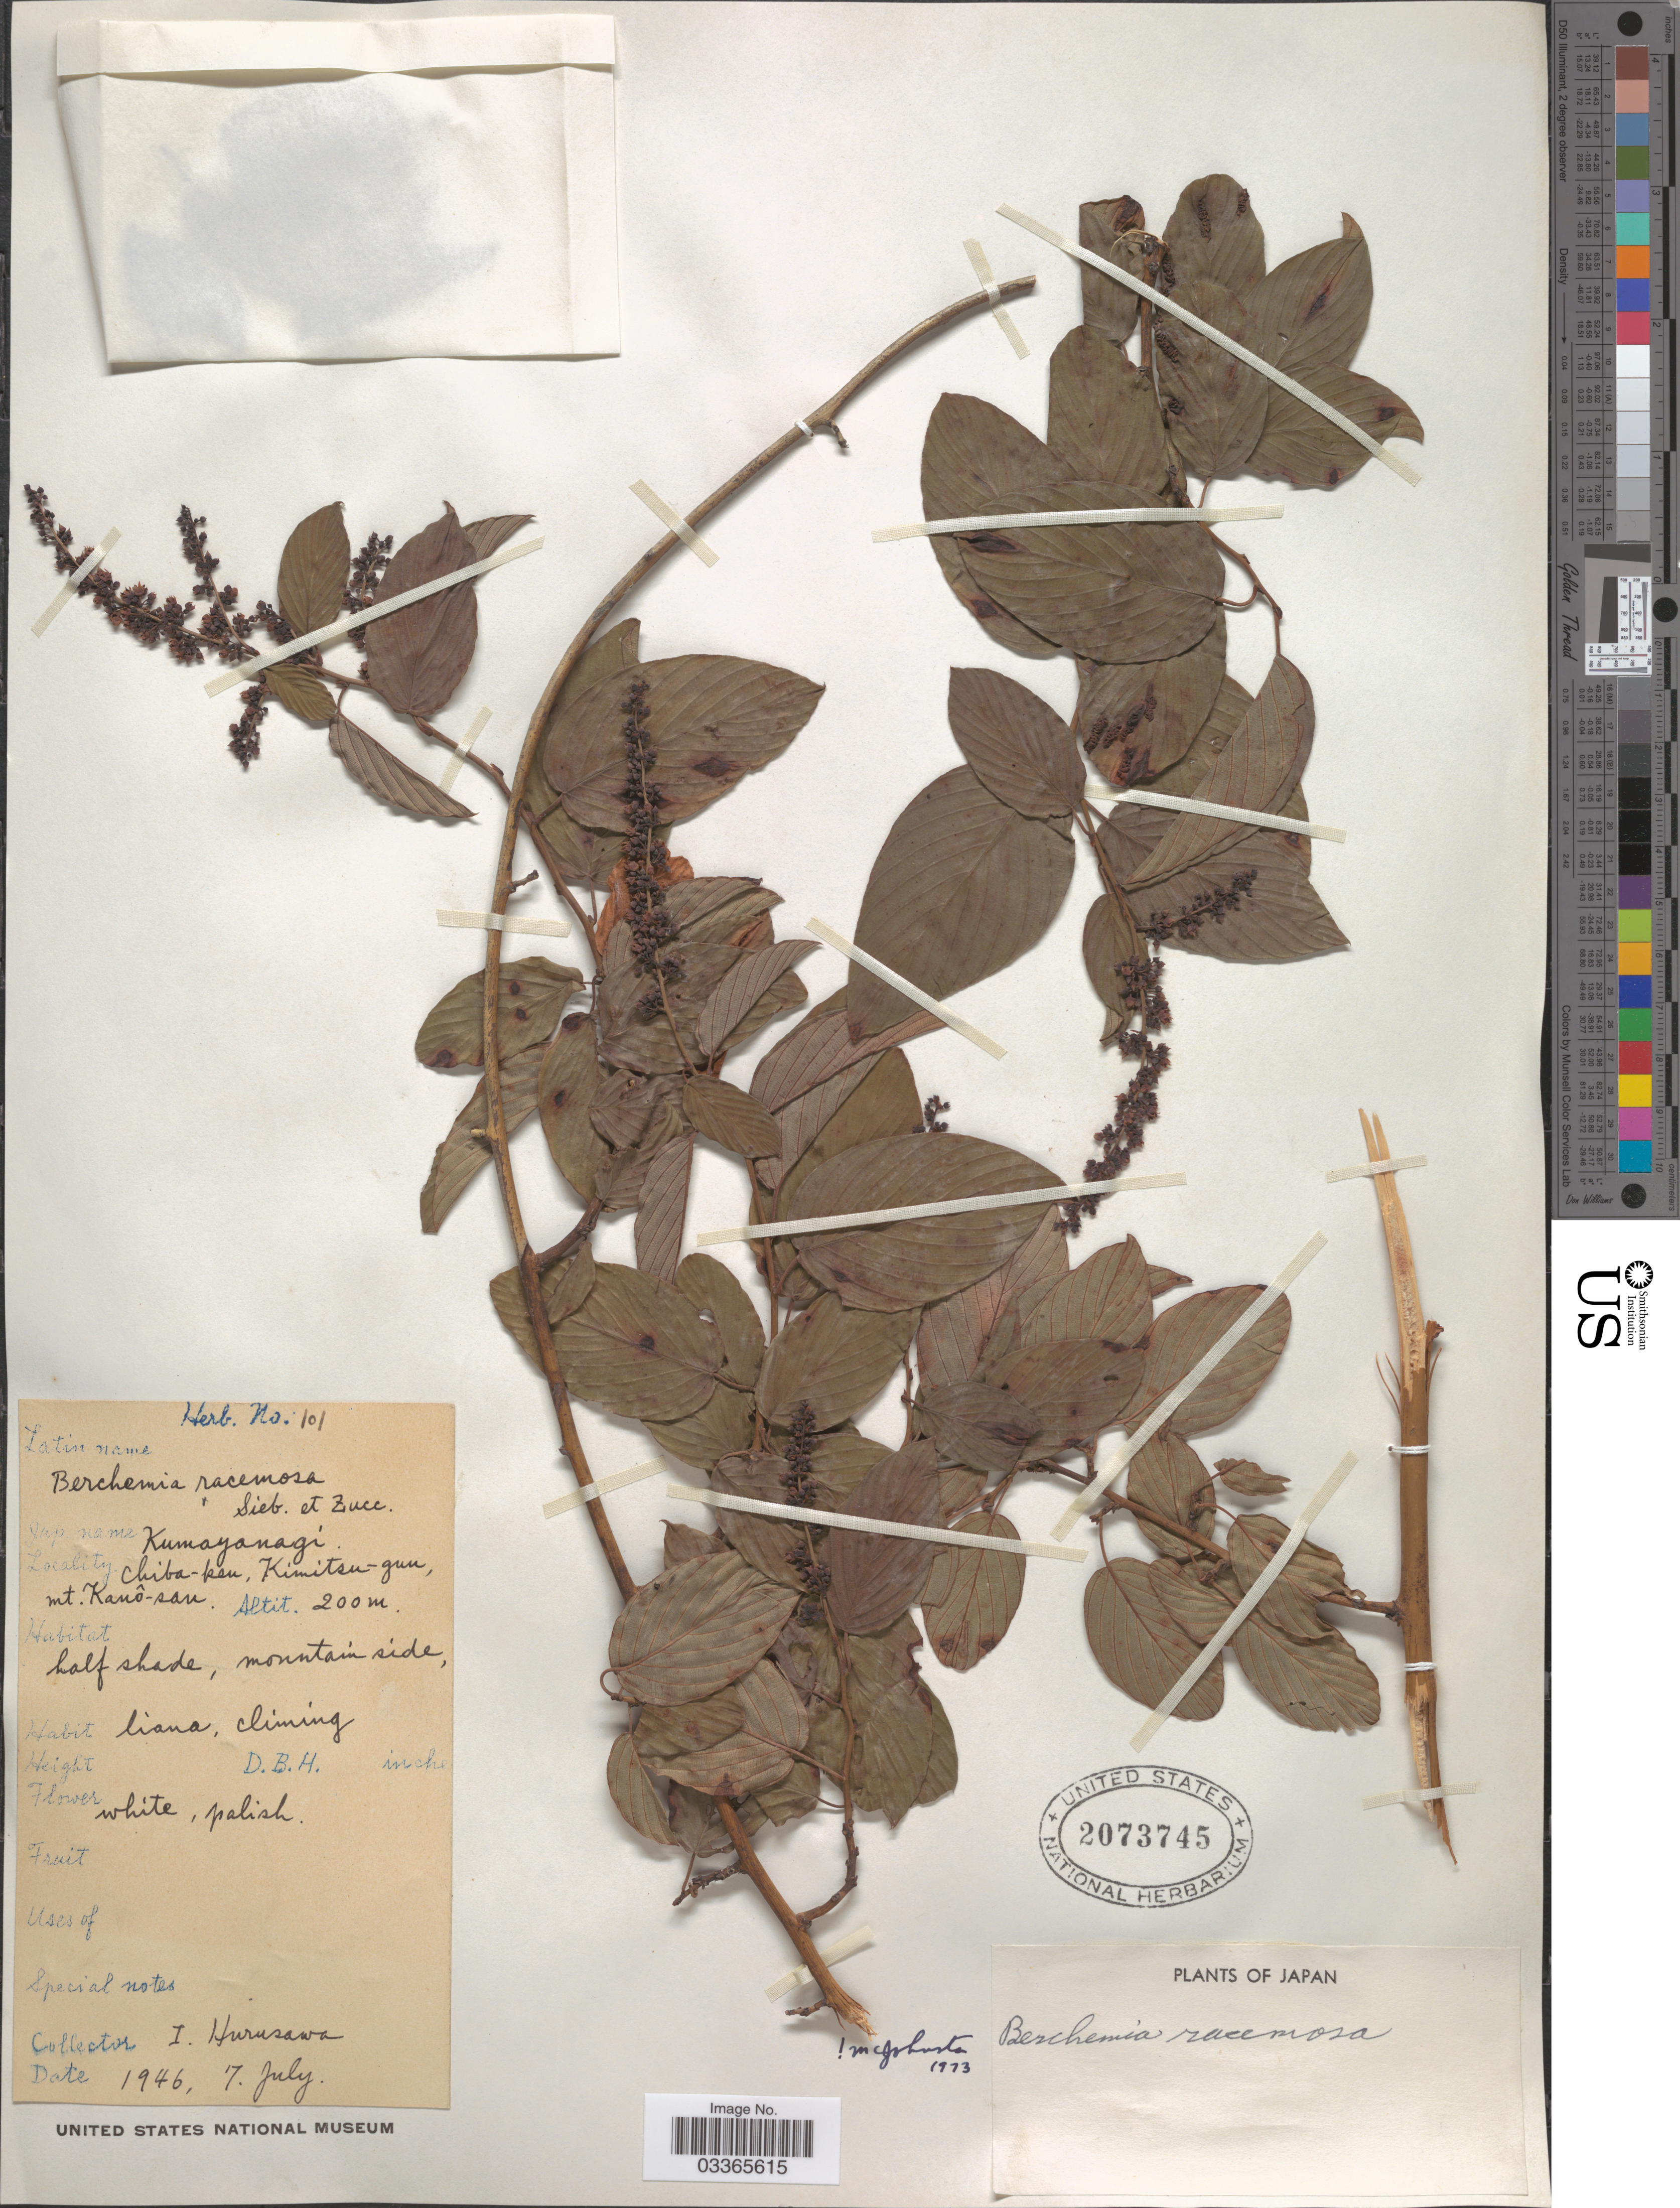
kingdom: Plantae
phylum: Tracheophyta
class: Magnoliopsida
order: Rosales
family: Rhamnaceae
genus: Berchemia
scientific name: Berchemia racemosa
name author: Siebold & Zucc.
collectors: I. Hurusawa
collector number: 101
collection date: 1946-07-17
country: Japan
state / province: Tiba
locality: Chiba-ken, Kimitsu-gun, mt. Kanô-san.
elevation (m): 200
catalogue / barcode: US 2073745